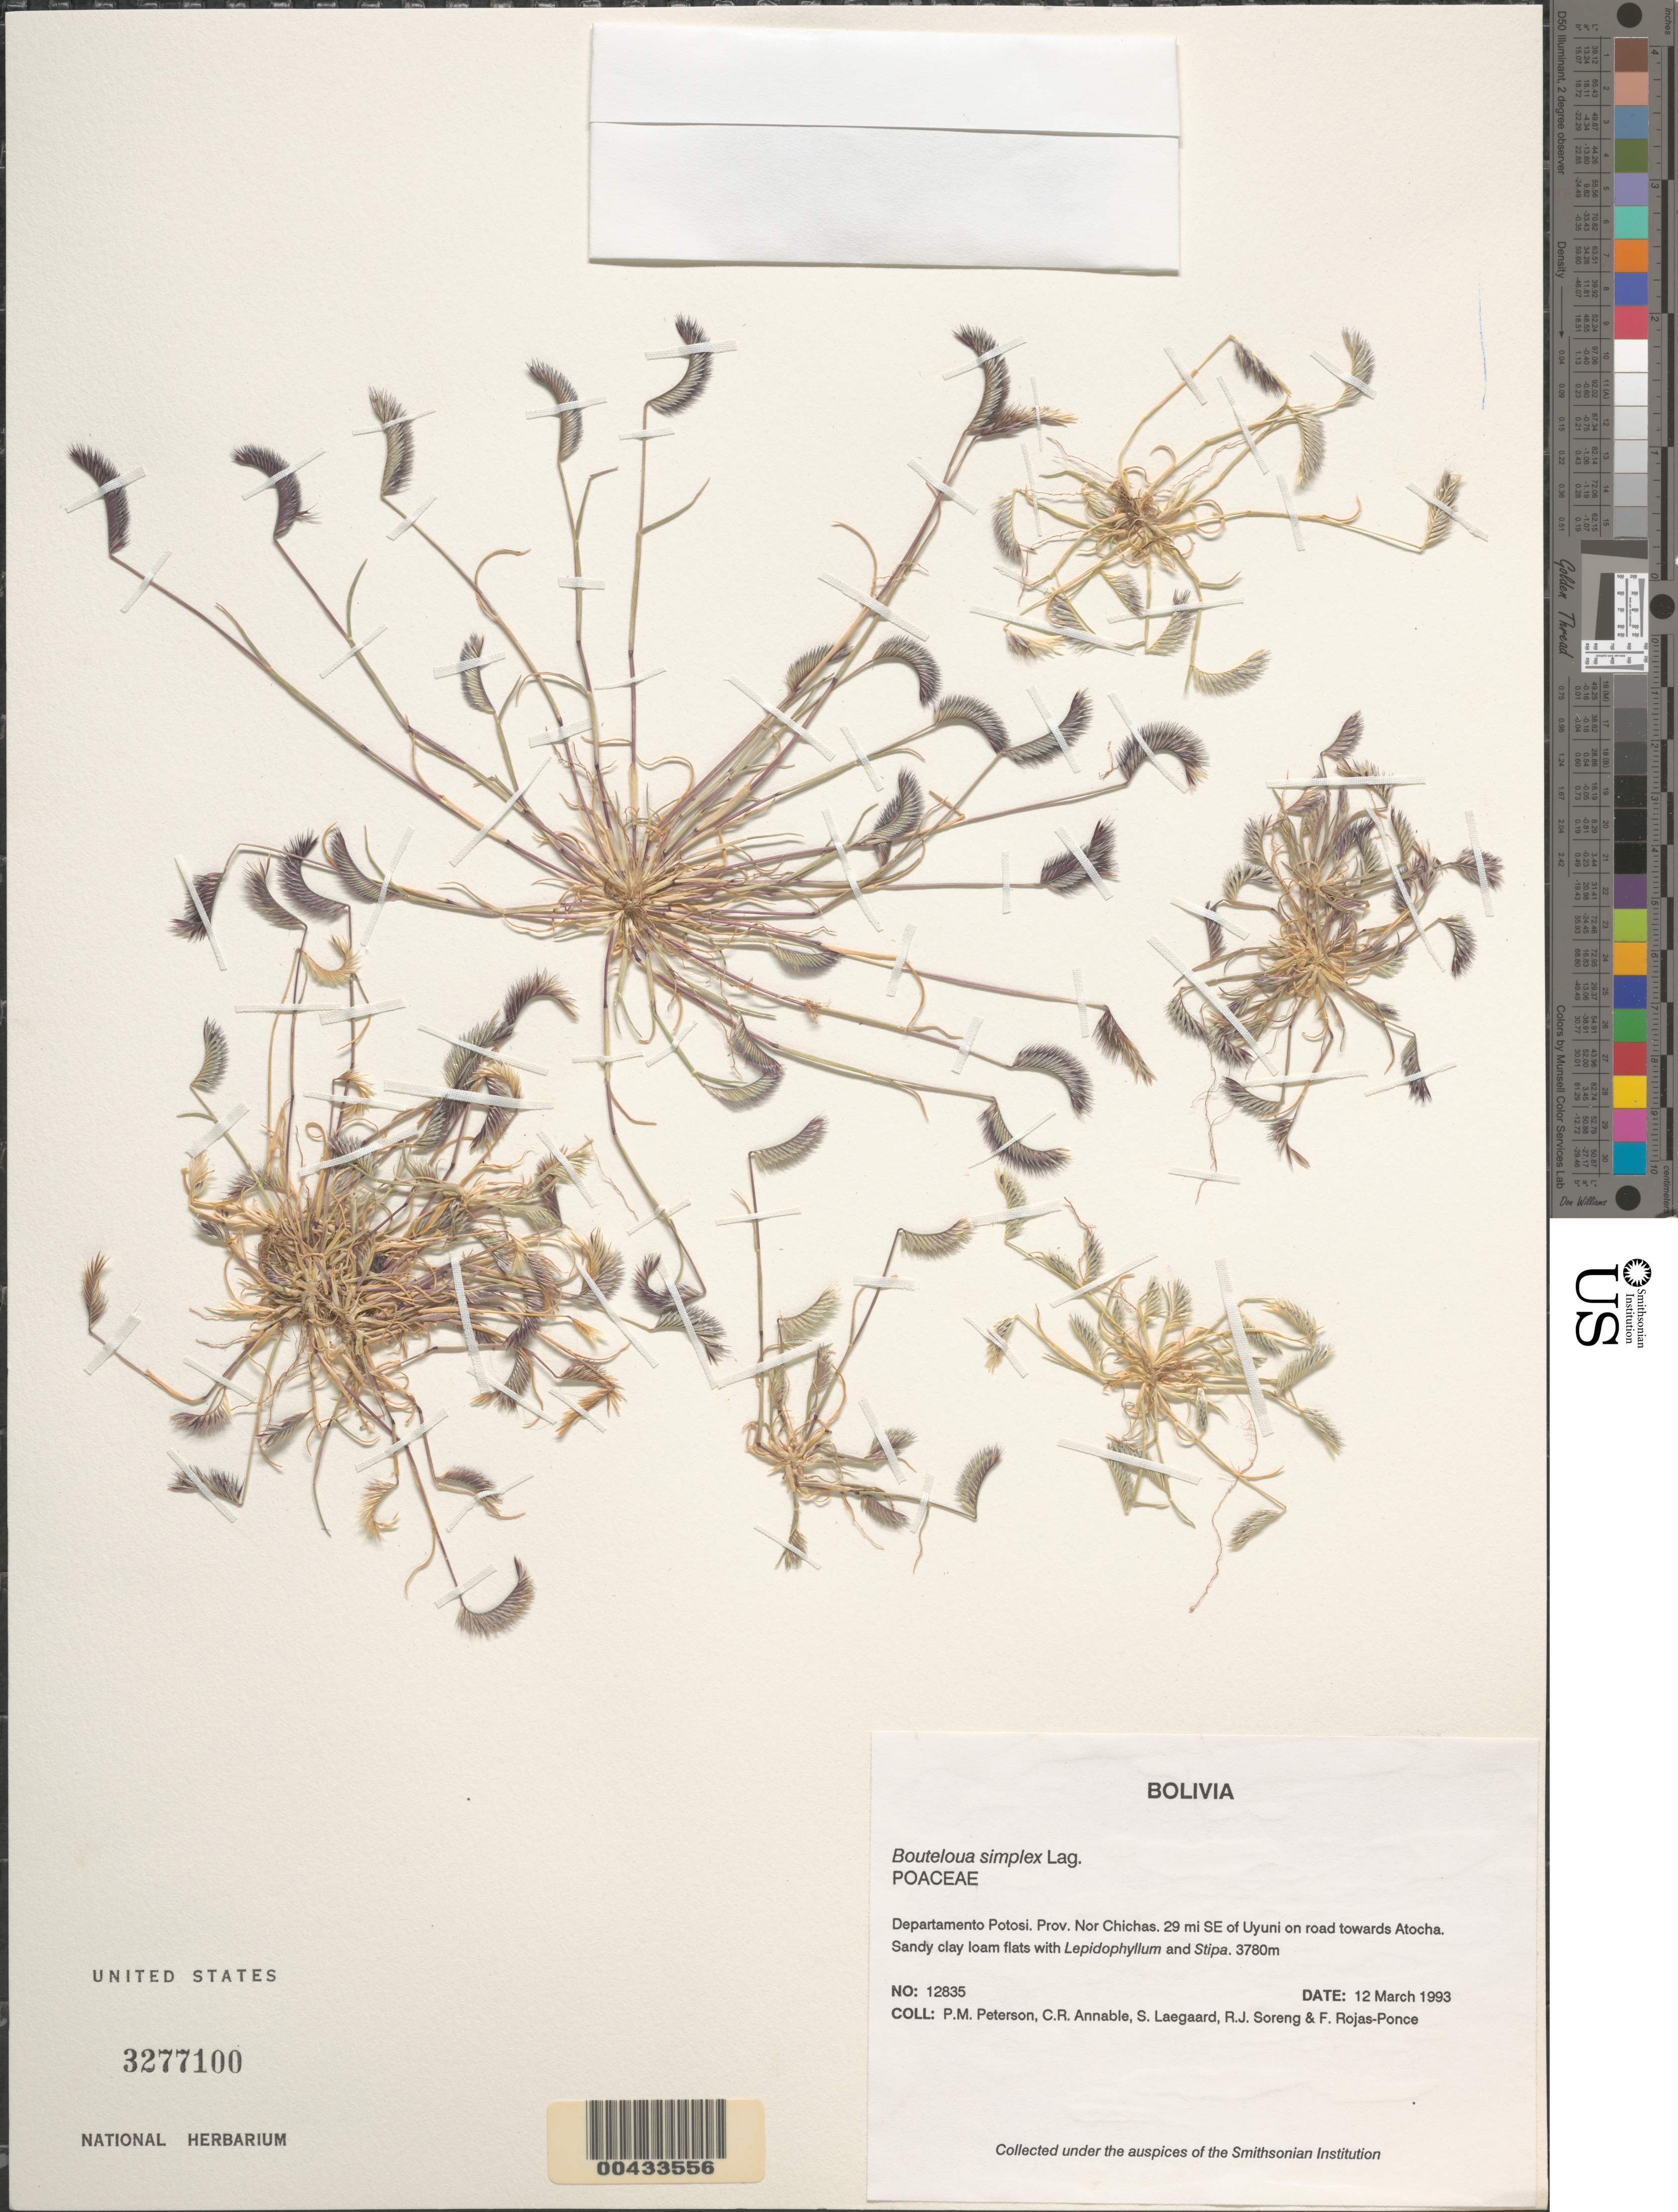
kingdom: Plantae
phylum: Tracheophyta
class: Liliopsida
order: Poales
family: Poaceae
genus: Bouteloua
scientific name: Bouteloua simplex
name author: Lag.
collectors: P. M. Peterson, C. R. Annable, S. Lægaard, R. J. Soreng & F. Rojas-Ponce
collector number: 12835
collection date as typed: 12 Mar 1993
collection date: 1993-03-12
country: Bolivia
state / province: Potosí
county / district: Nor Chichas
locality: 29 mi SE of Uyuni on road towards Atocha.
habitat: Sandy clay loam flats with Lepidophyllum and Stipa.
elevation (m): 3780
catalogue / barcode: US 3277100